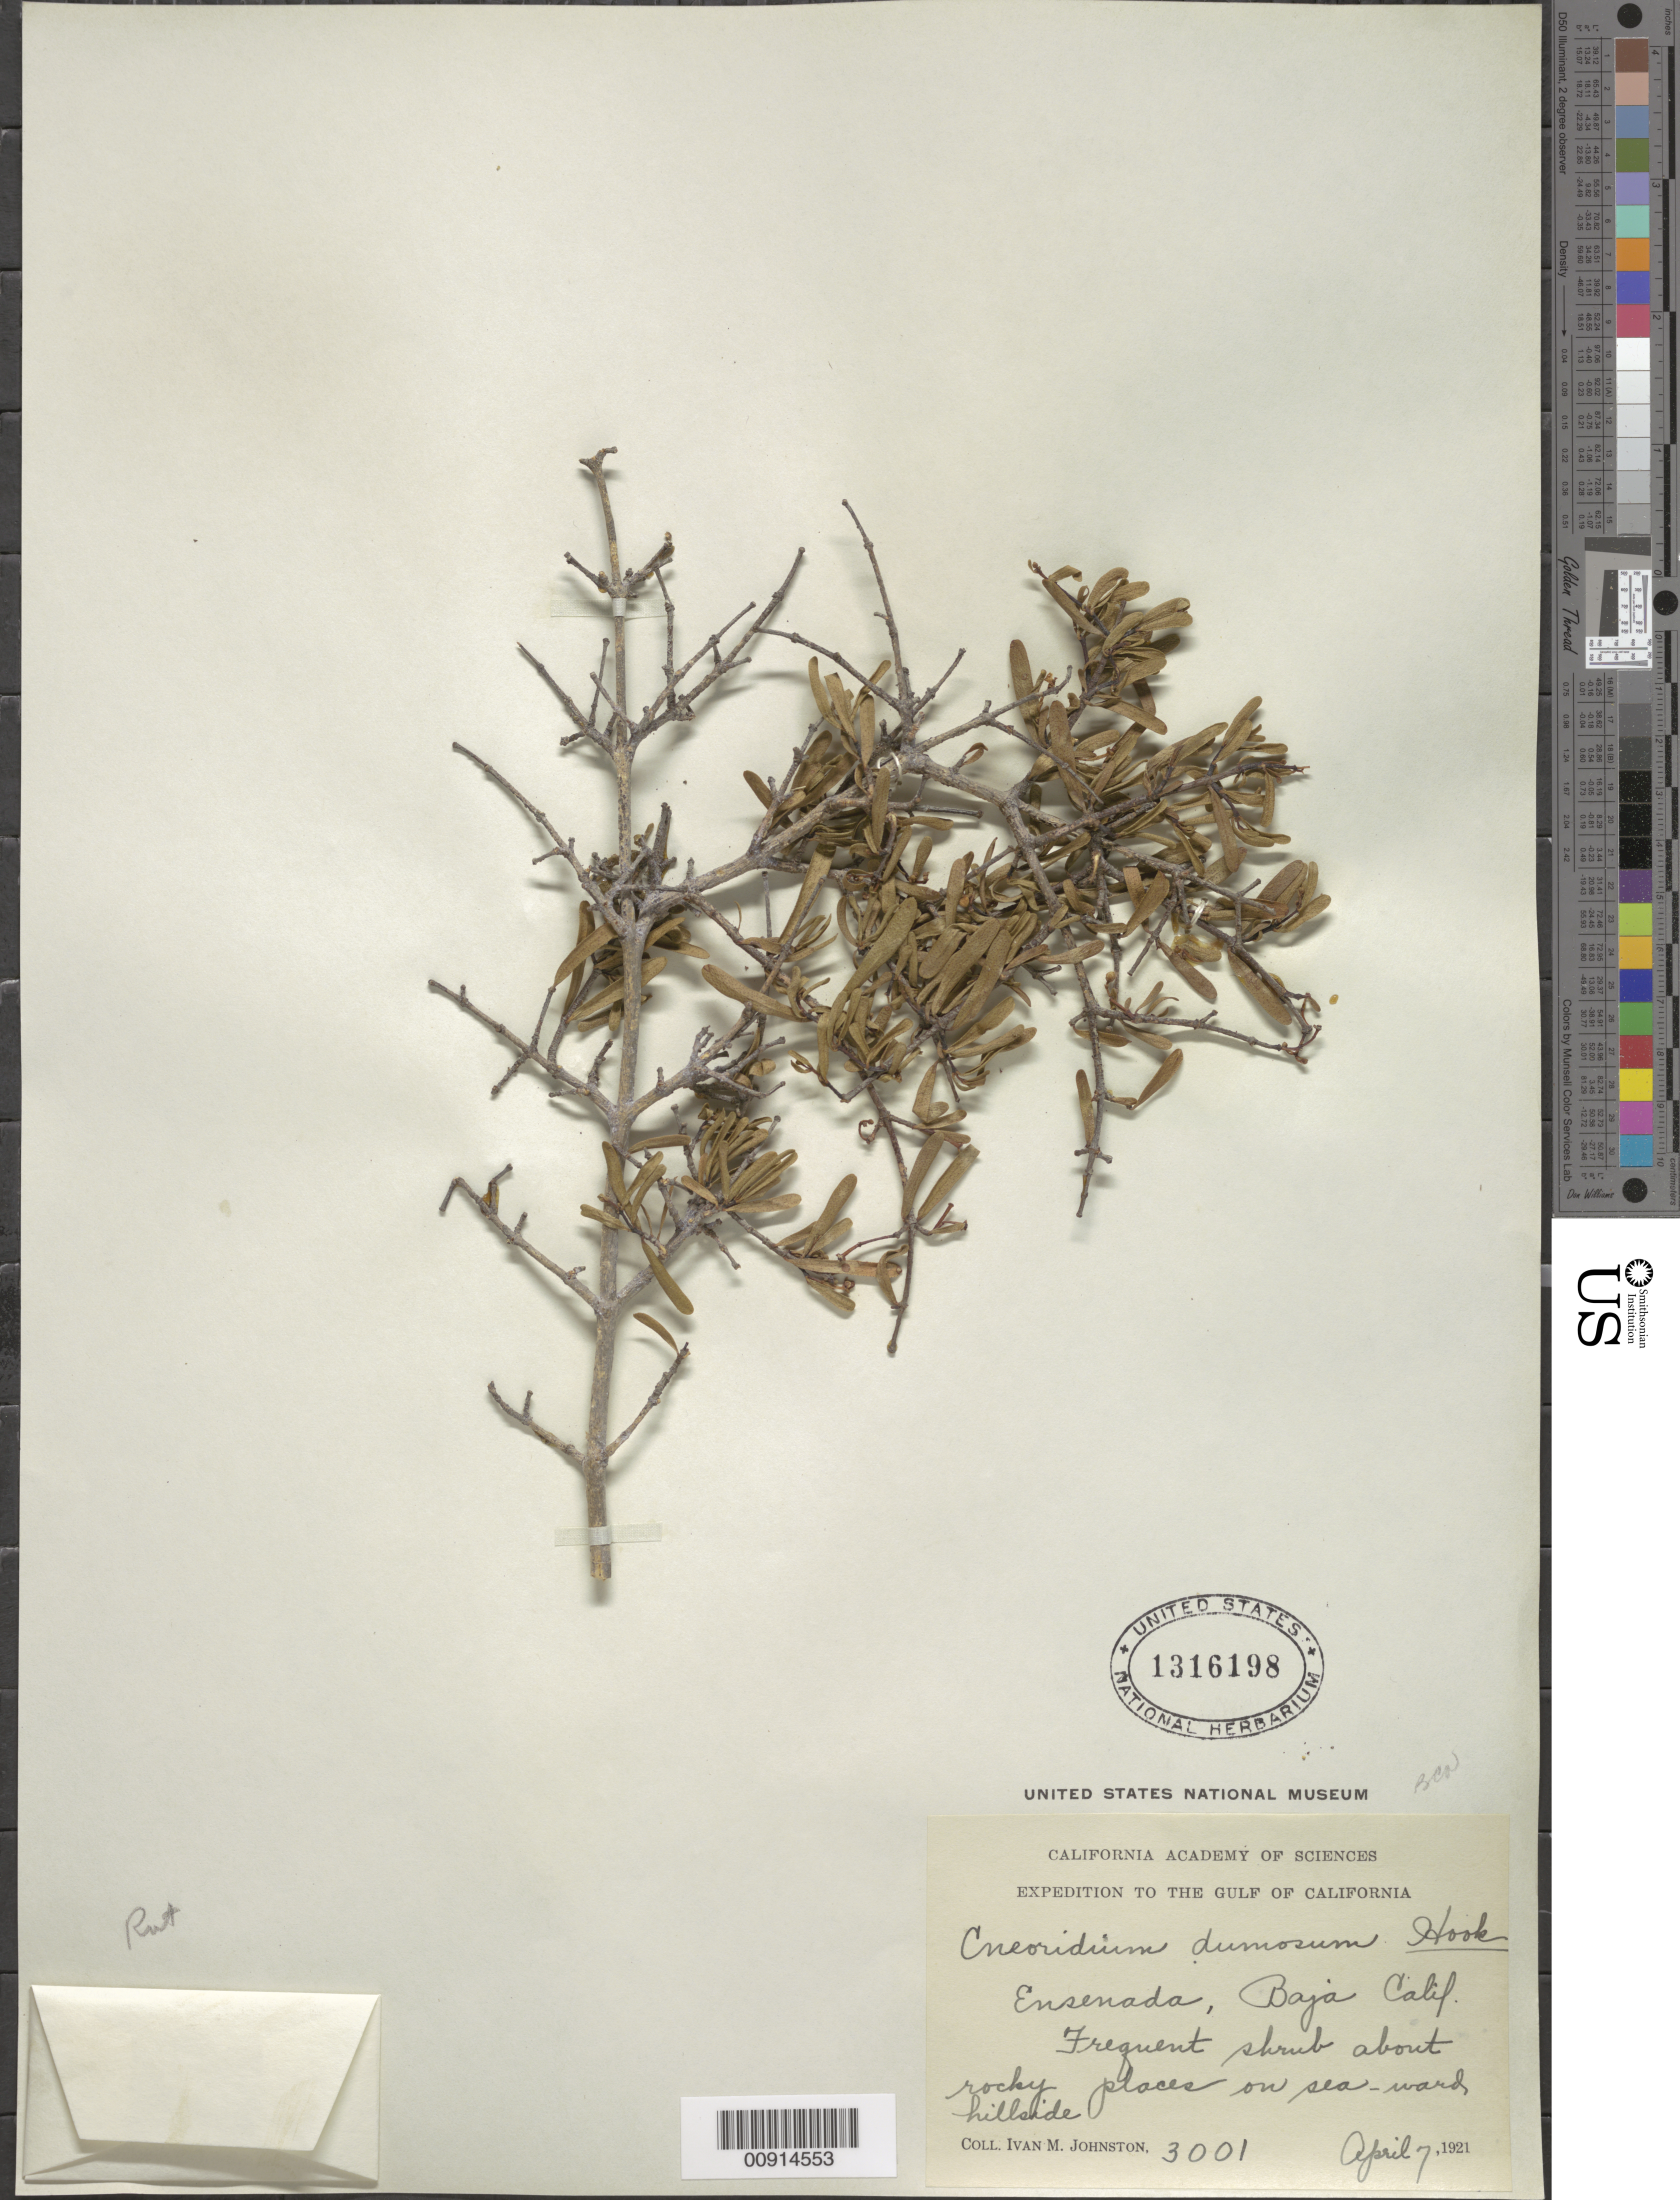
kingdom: Plantae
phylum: Tracheophyta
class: Magnoliopsida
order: Sapindales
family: Rutaceae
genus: Cneoridium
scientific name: Cneoridium dumosum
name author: (Nutt. ex Torr. & A. Gray) Hook. f. ex Baill.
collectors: I.M. Johnston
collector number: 3001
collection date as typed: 07 Apr 1921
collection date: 1921-04-07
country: Mexico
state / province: Baja California Norte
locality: Ensenada, Baja California.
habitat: Shrub about rocky places on sea-ward hillside.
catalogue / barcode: US 1316198